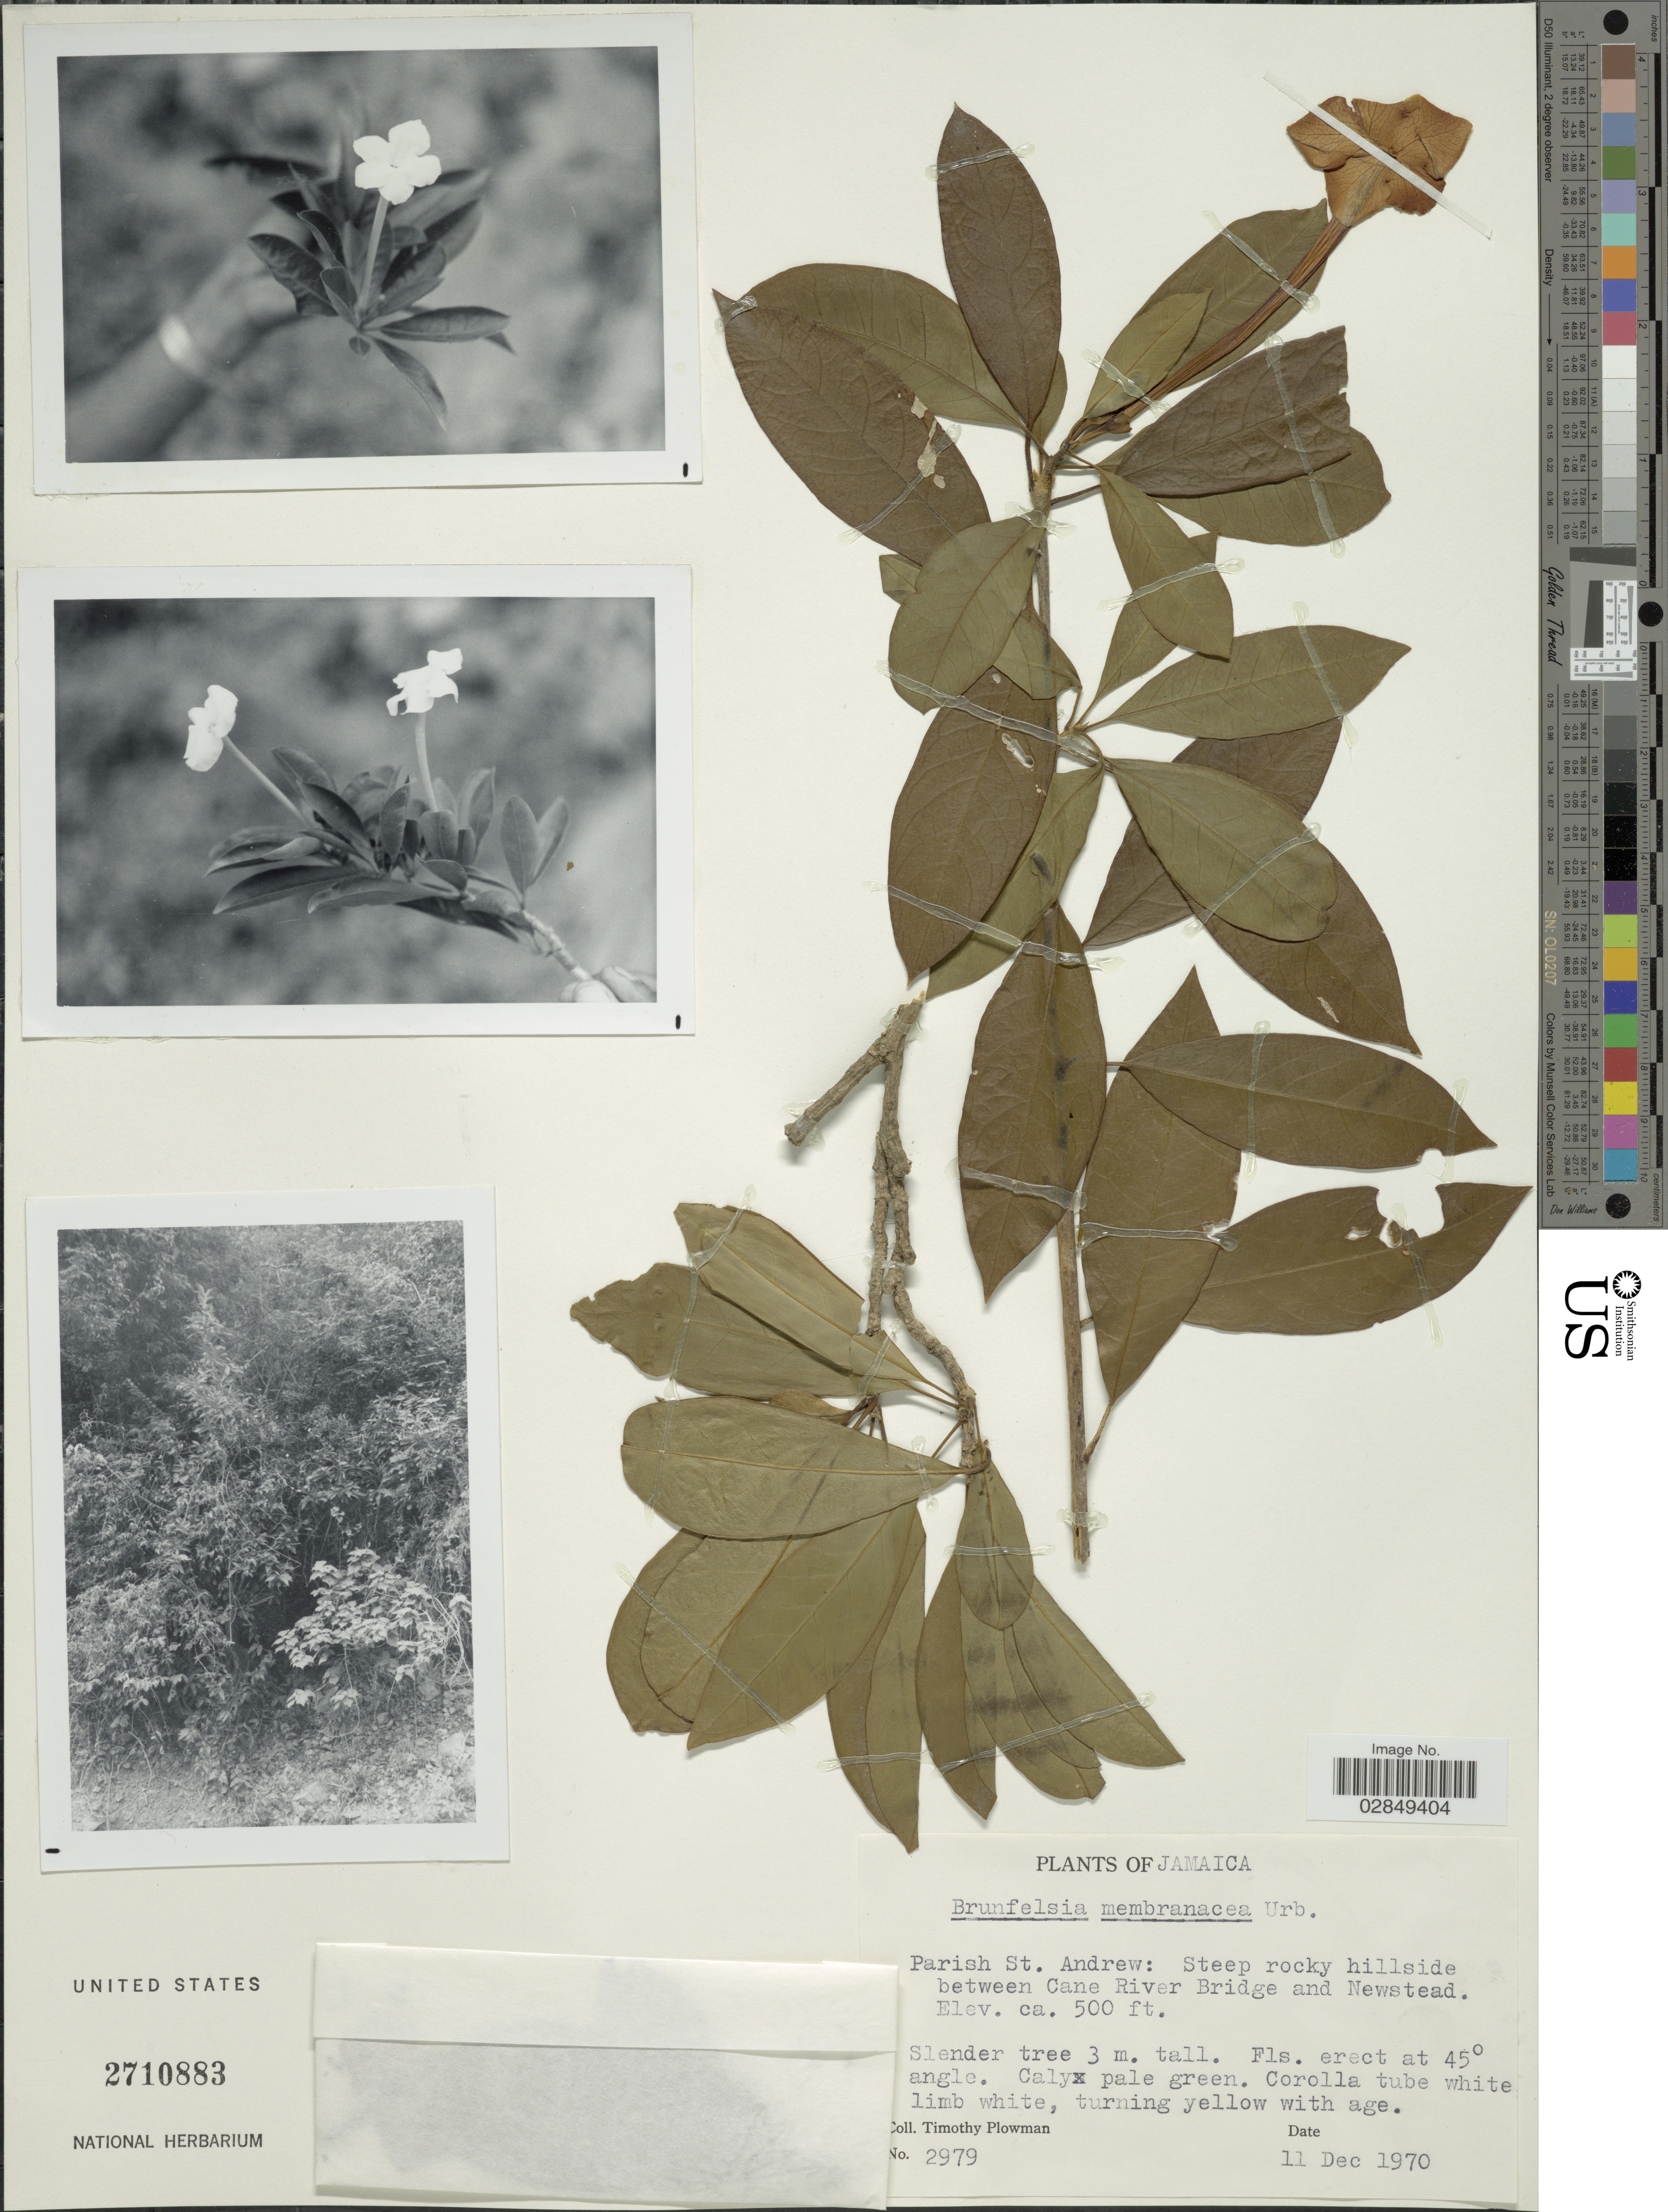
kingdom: Plantae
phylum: Tracheophyta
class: Magnoliopsida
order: Solanales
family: Solanaceae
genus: Brunfelsia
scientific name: Brunfelsia membranacea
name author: Urb.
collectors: T. Plowman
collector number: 2979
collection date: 1970-12-11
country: Jamaica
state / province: Saint Andrew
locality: Parish St. Andrew: Steepy rocky hillside between Cane River Bridge and Newstead.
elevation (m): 152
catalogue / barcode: US 2710883